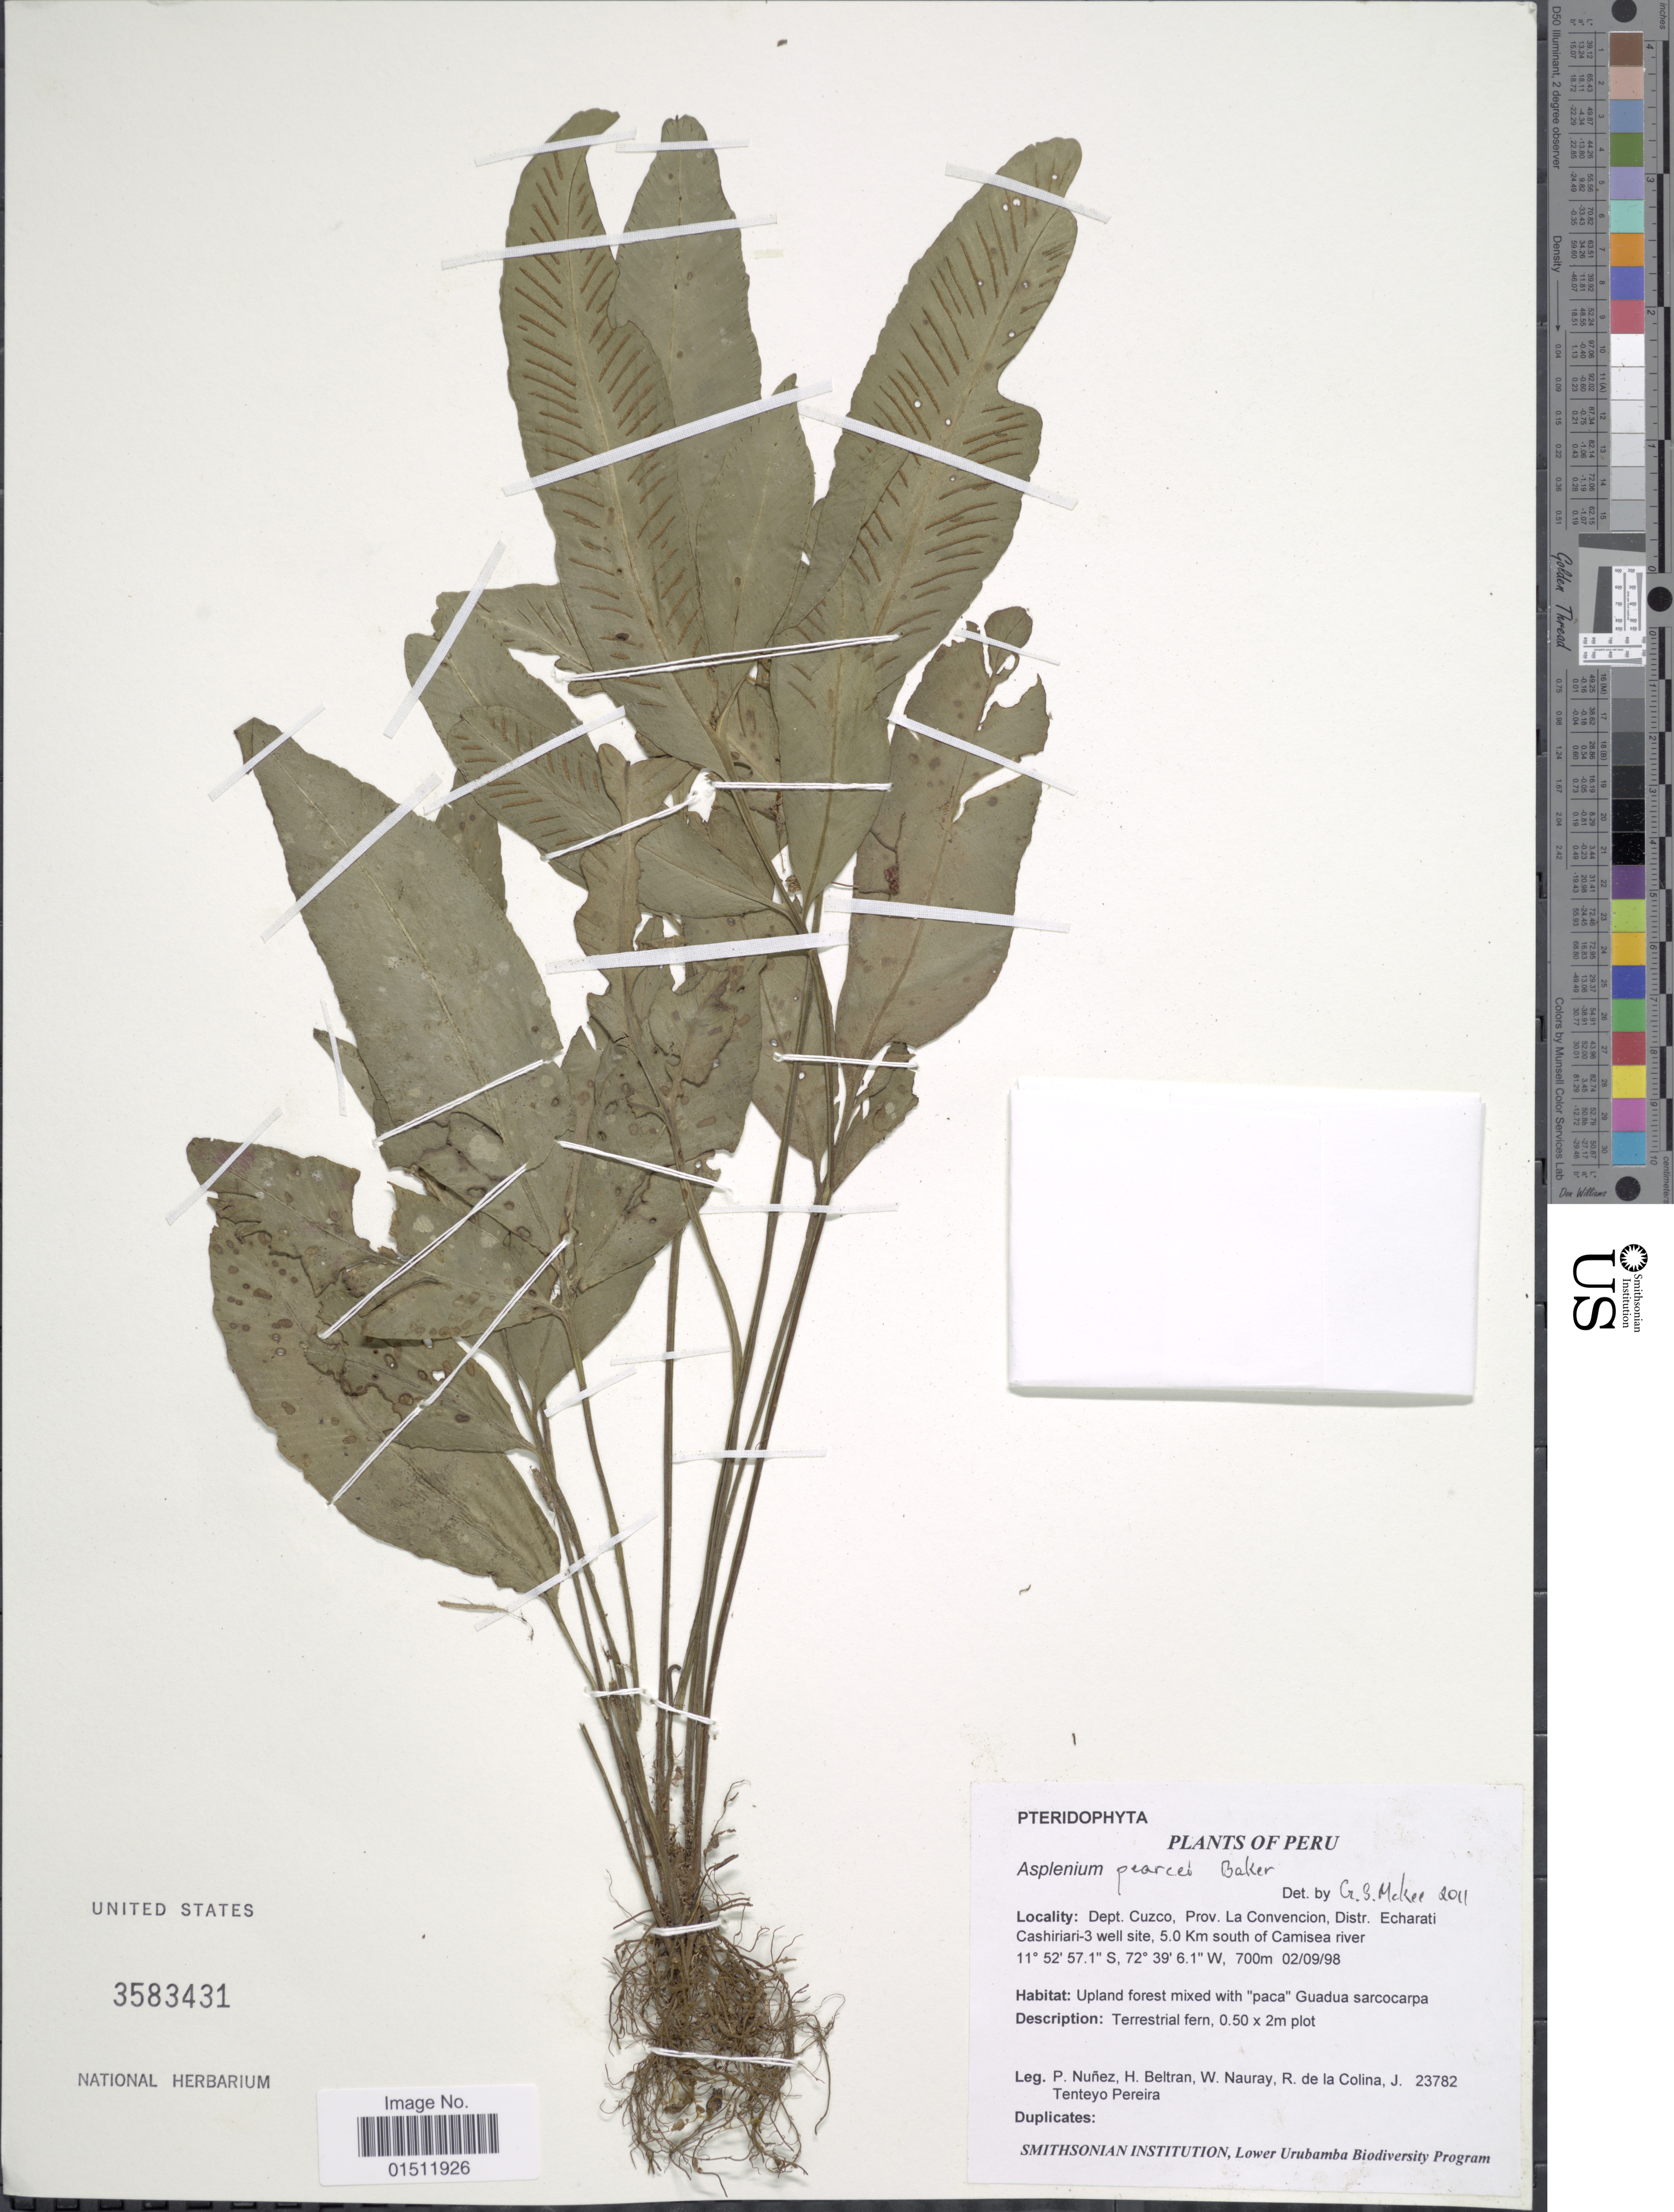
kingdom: Plantae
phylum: Tracheophyta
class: Polypodiopsida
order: Polypodiales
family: Aspleniaceae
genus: Asplenium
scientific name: Asplenium pearcei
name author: Baker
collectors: P. Nuñez V., H. Beltran, W. Nauray, R. de La Colina & J. Tenteyo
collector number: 23782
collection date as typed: Transcribed d/m/y: 2/9/98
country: Peru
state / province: Cusco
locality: Dept. Cuzco, Prov. La Convencion, Distr. Echarati Cashiriari-3 well site, 5.0 Km south of Camisea river.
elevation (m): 700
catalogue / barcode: US 3583431